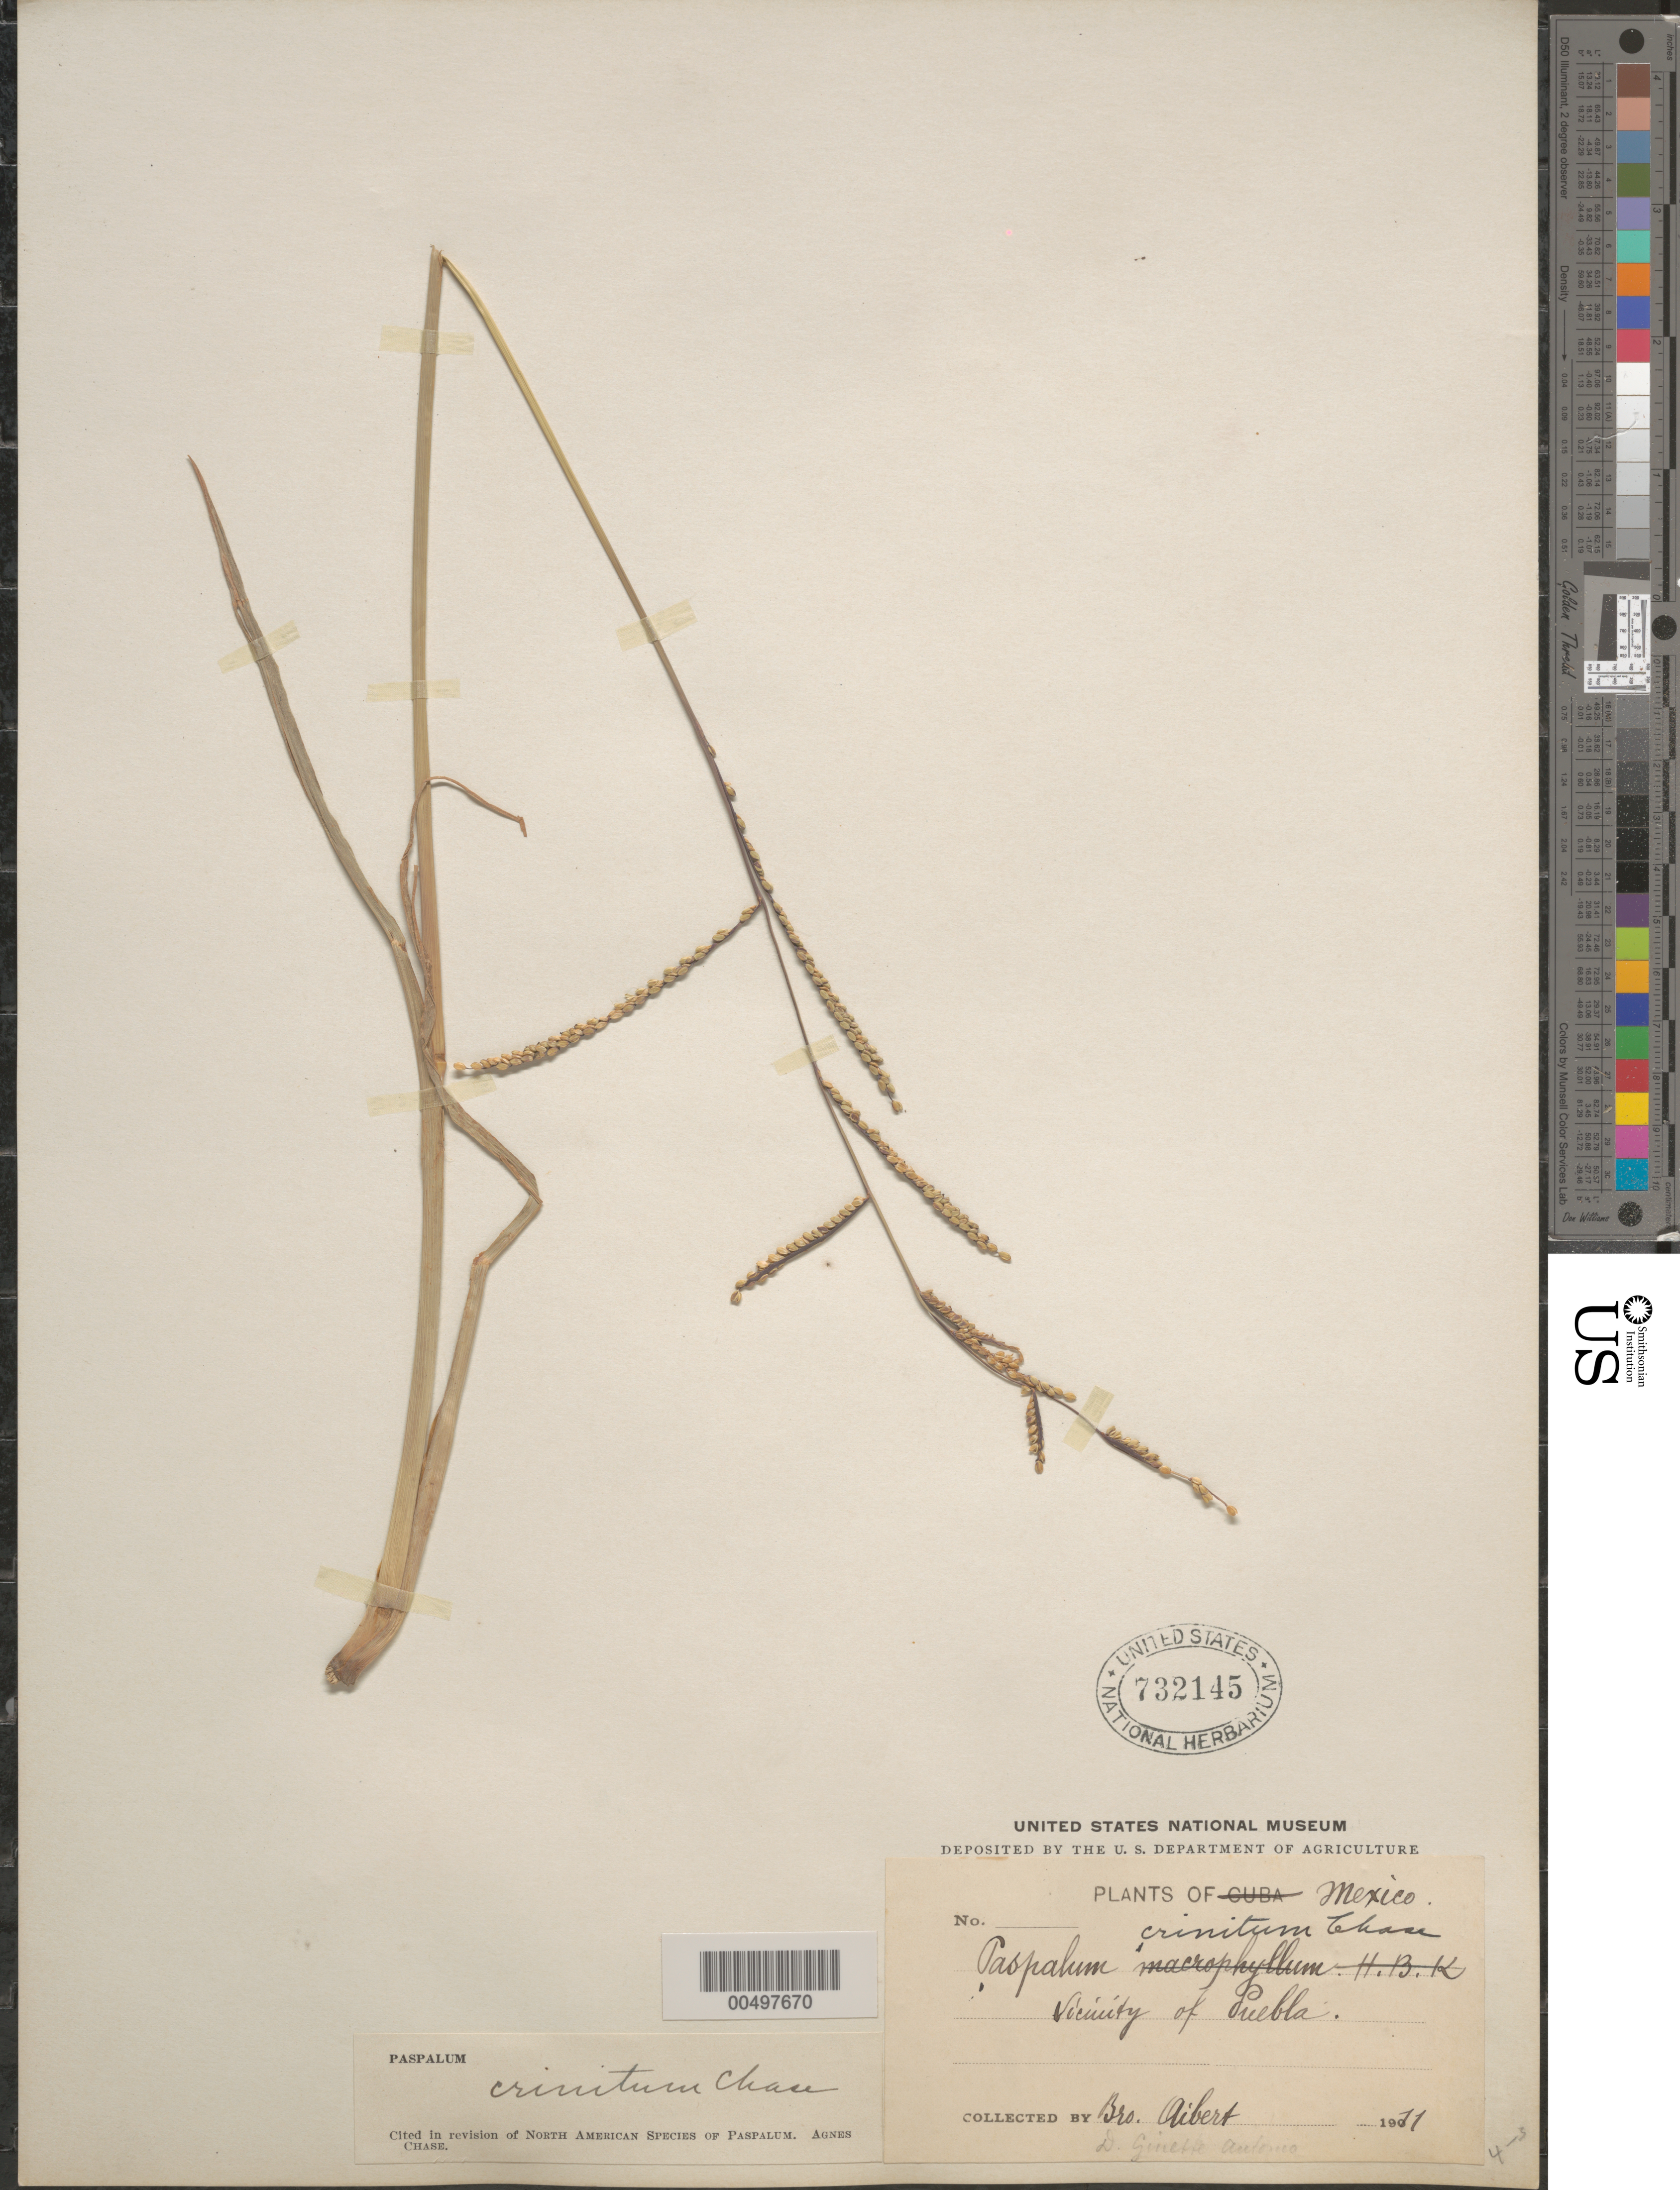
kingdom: Plantae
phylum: Tracheophyta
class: Liliopsida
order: Poales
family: Poaceae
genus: Paspalum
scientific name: Paspalum crinitum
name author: Chase in Hitchc.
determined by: Chase, [M.] Agnes, (US)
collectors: B. Aibert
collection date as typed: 1911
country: Mexico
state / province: Puebla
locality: Vicinity of Puebla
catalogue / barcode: US 732145